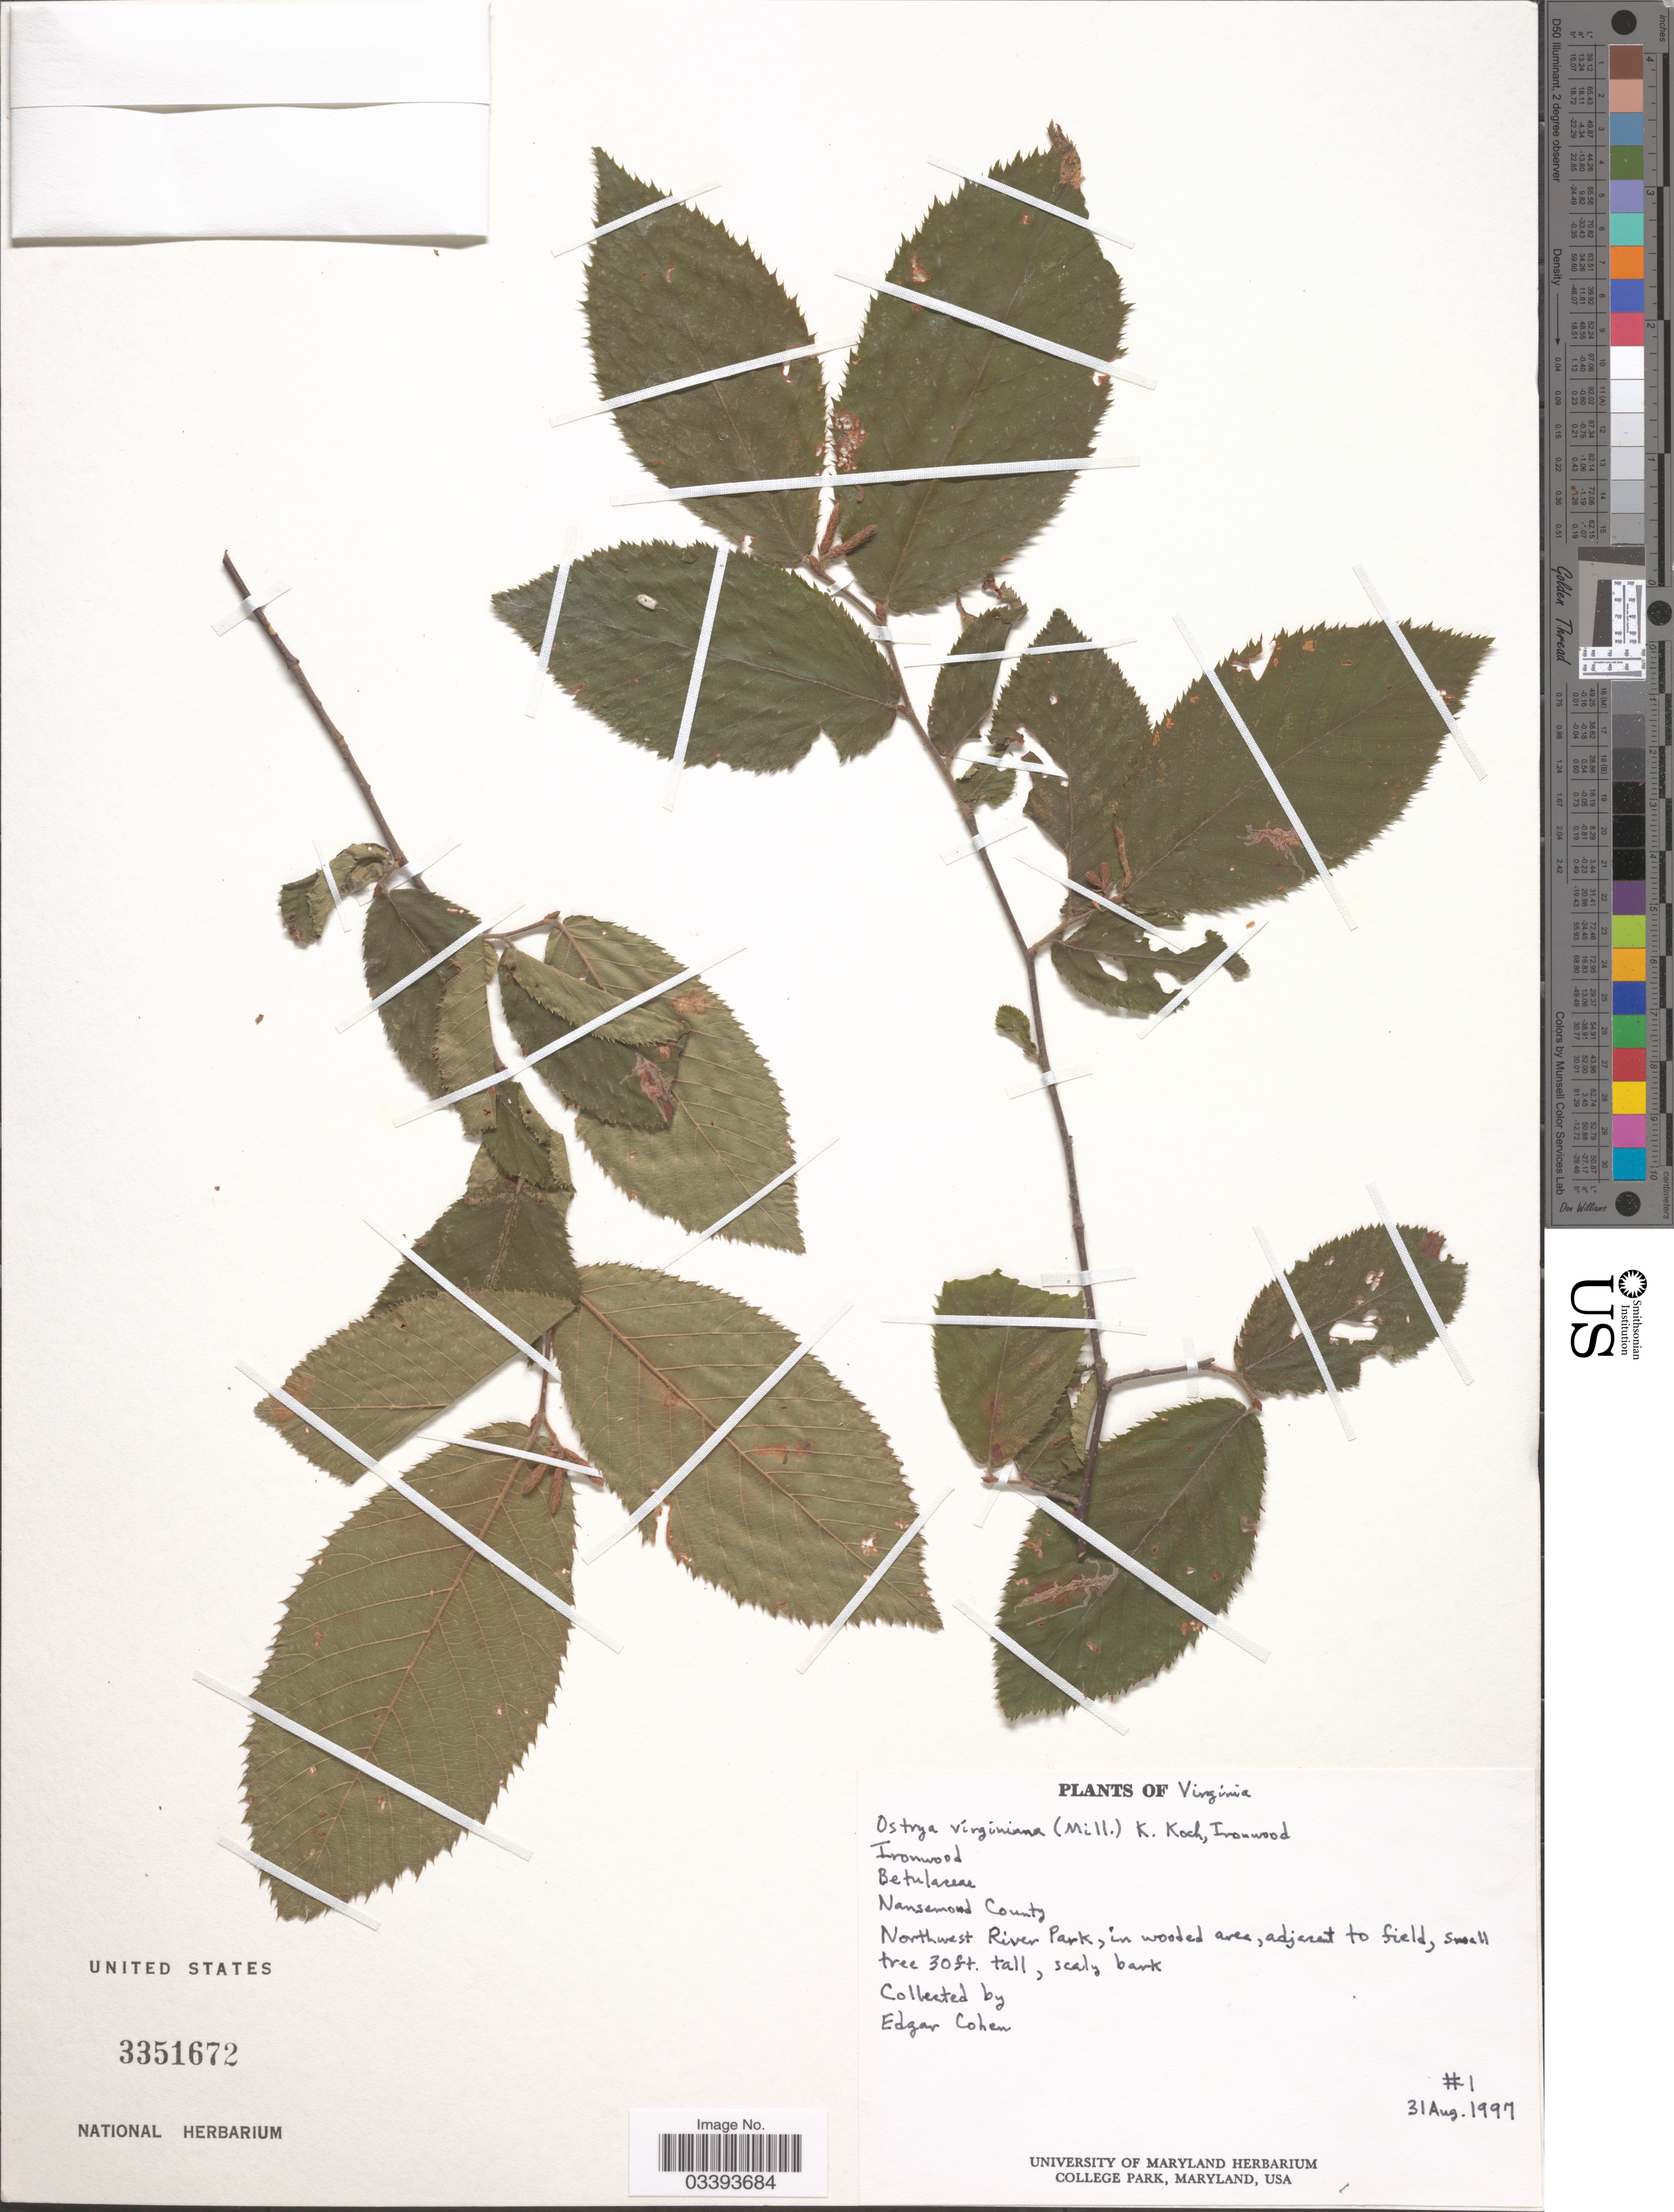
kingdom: Plantae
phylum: Tracheophyta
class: Magnoliopsida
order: Fagales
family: Betulaceae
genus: Ostrya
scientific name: Ostrya virginiana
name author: (Mill.) K. Koch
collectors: E. Cohen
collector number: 1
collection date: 1997-08-31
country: United States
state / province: Virginia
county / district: City of Suffolk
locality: Nansemond County. Northwest River Park.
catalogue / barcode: US 3351672